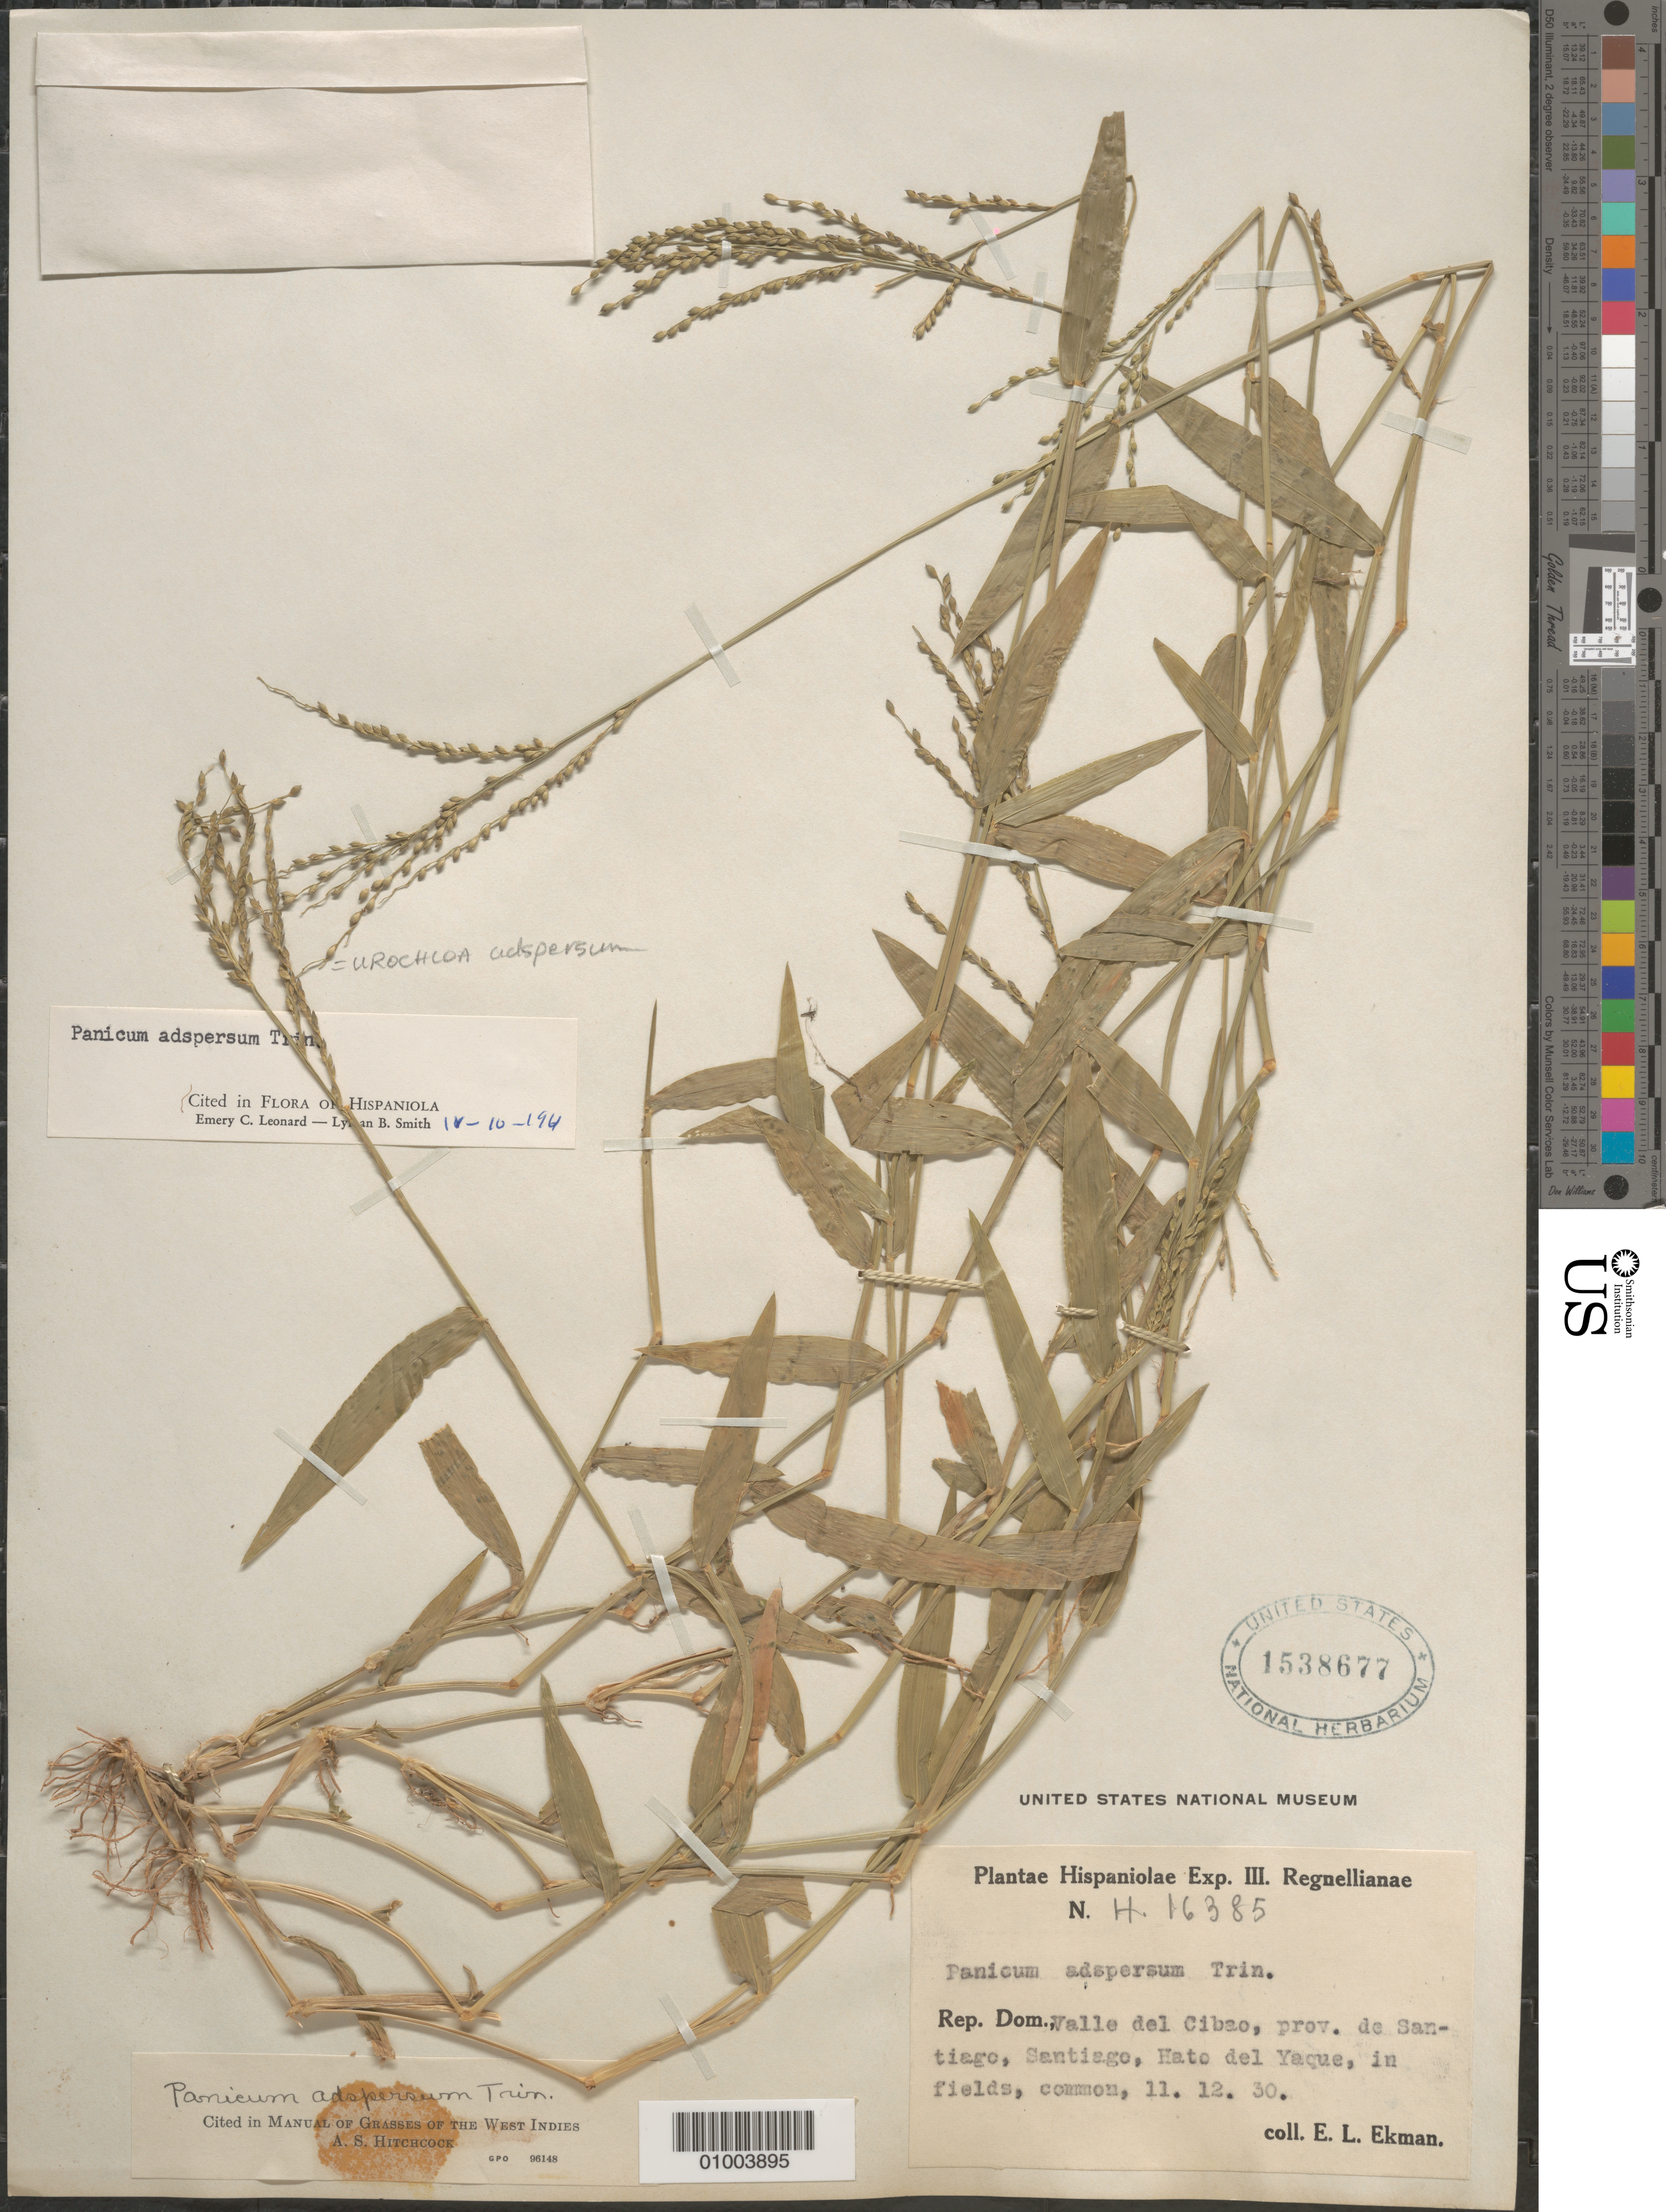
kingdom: Plantae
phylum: Tracheophyta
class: Liliopsida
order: Poales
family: Poaceae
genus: Urochloa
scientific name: Urochloa adspersa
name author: (Trin.) R.D. Webster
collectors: E. L. Ekman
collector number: H 16385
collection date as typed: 12 Nov 1930 or 11 Dec 1930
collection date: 1930-11-12 or 1930-12-11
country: Dominican Republic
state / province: Santiago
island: Hispaniola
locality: Walle del Cibso; Province of Santiago; Hato del Yaque, in fields, common.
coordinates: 0 N, 0 E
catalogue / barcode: US 1538677